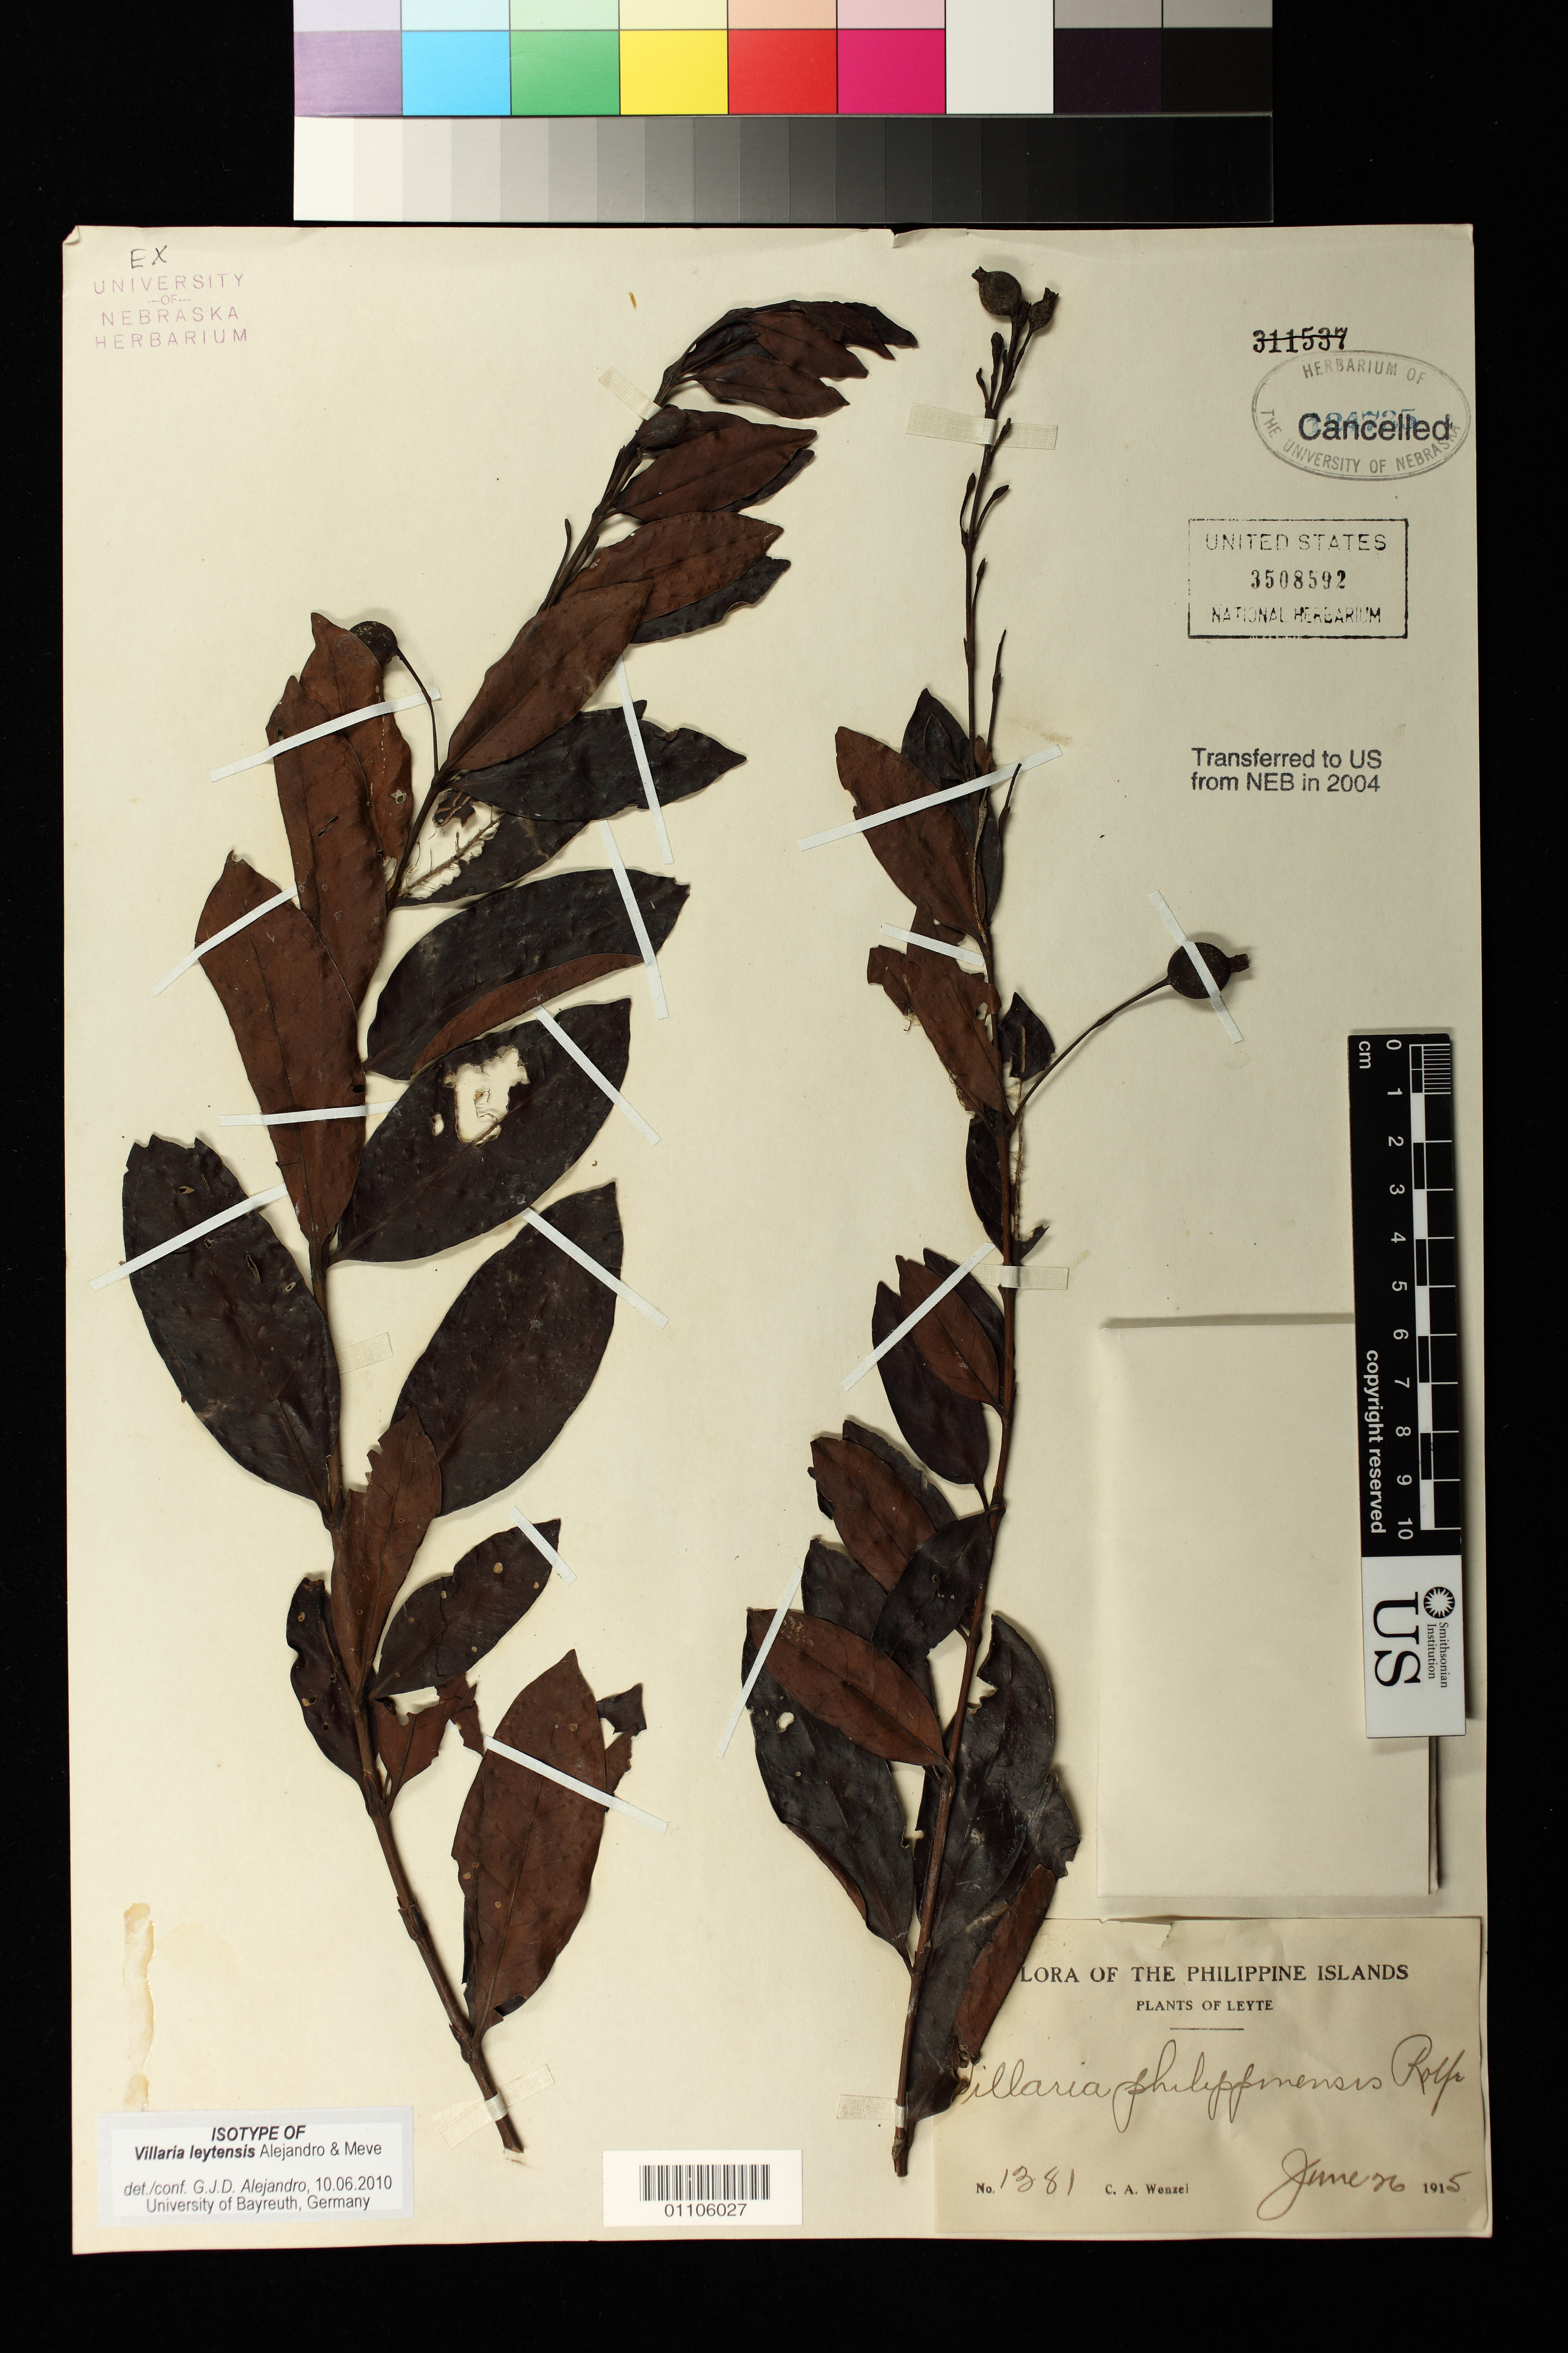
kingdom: Plantae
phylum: Tracheophyta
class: Magnoliopsida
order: Gentianales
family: Rubiaceae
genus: Villaria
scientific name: Villaria leytensis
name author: Alejandro & Meve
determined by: Alejandro, G. J. D., University of Bayreuth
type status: Isotype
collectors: C. Wenzel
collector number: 1381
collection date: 1915-06-26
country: Philippines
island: Leyte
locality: Leyte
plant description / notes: Specimen ex Herbarium of the University of Nebraska, transferred to US from NEB in 2004.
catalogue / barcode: US 3508592